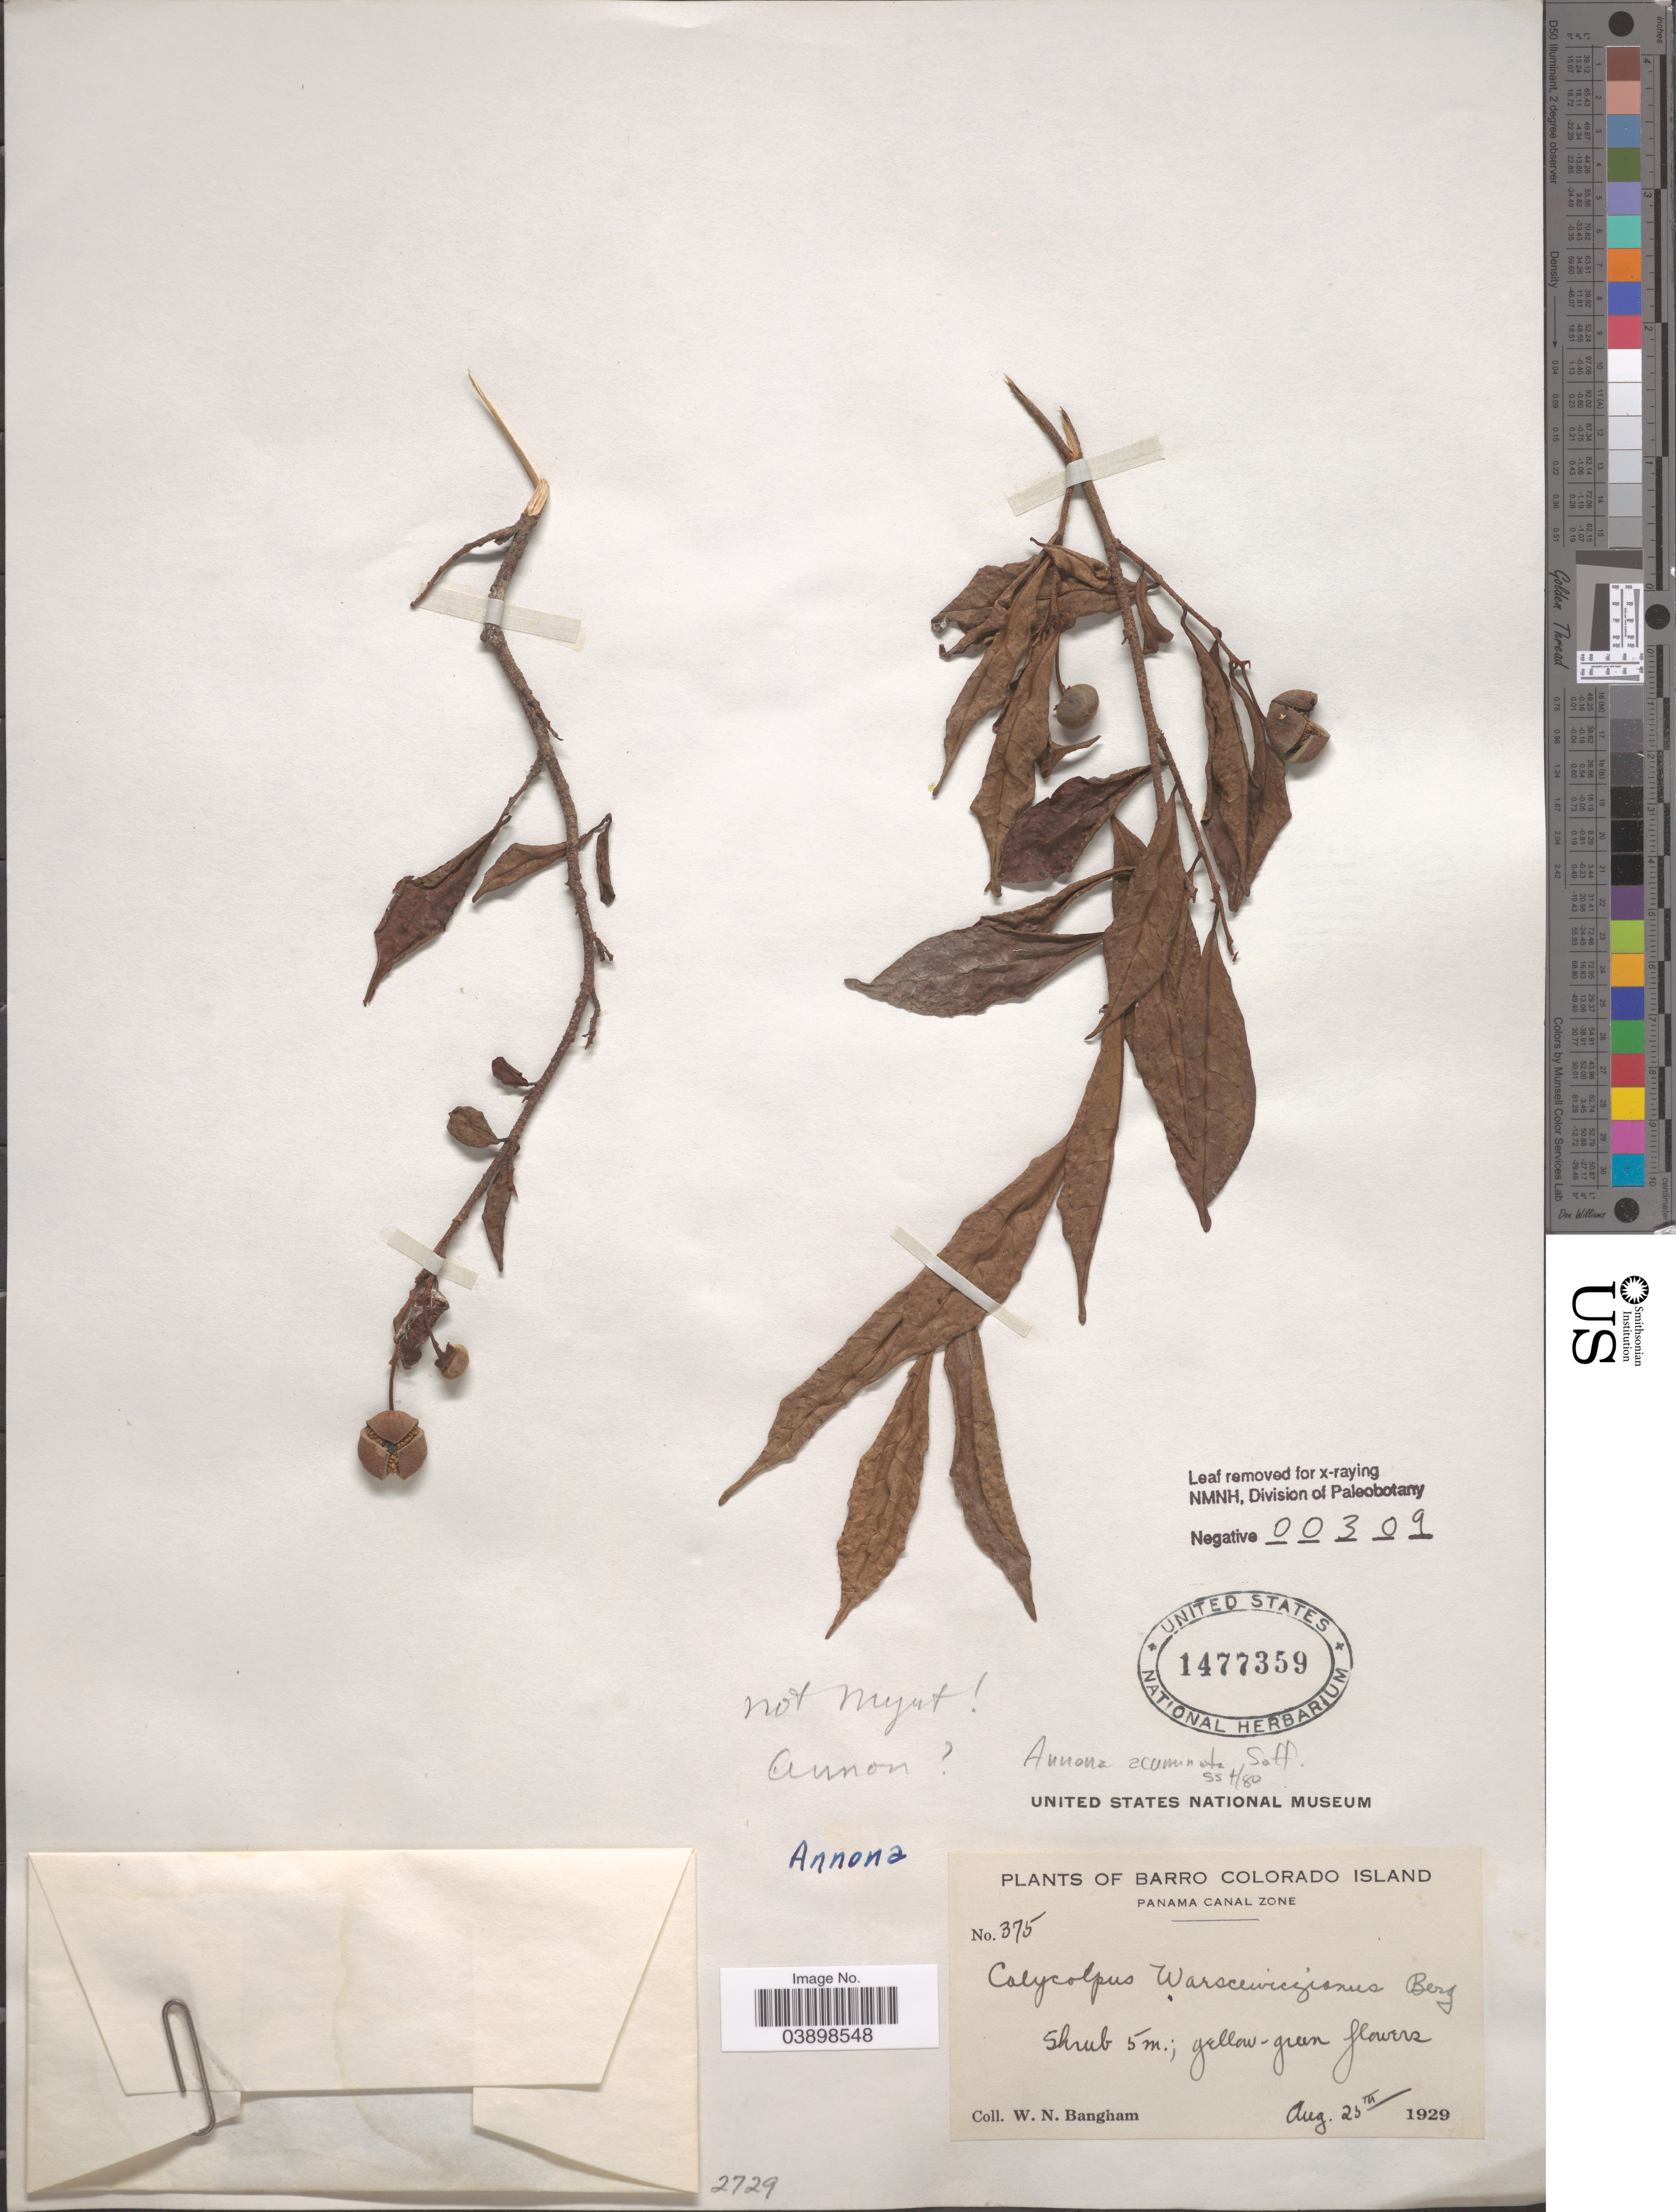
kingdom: Plantae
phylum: Tracheophyta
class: Magnoliopsida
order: Magnoliales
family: Annonaceae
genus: Annona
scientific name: Annona acuminata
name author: Saff.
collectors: W. Bangham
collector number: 375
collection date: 1929-08-25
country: Panama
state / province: Panamá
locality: Barro Colorado Island. Panama Canal Zone.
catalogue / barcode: US 1477359